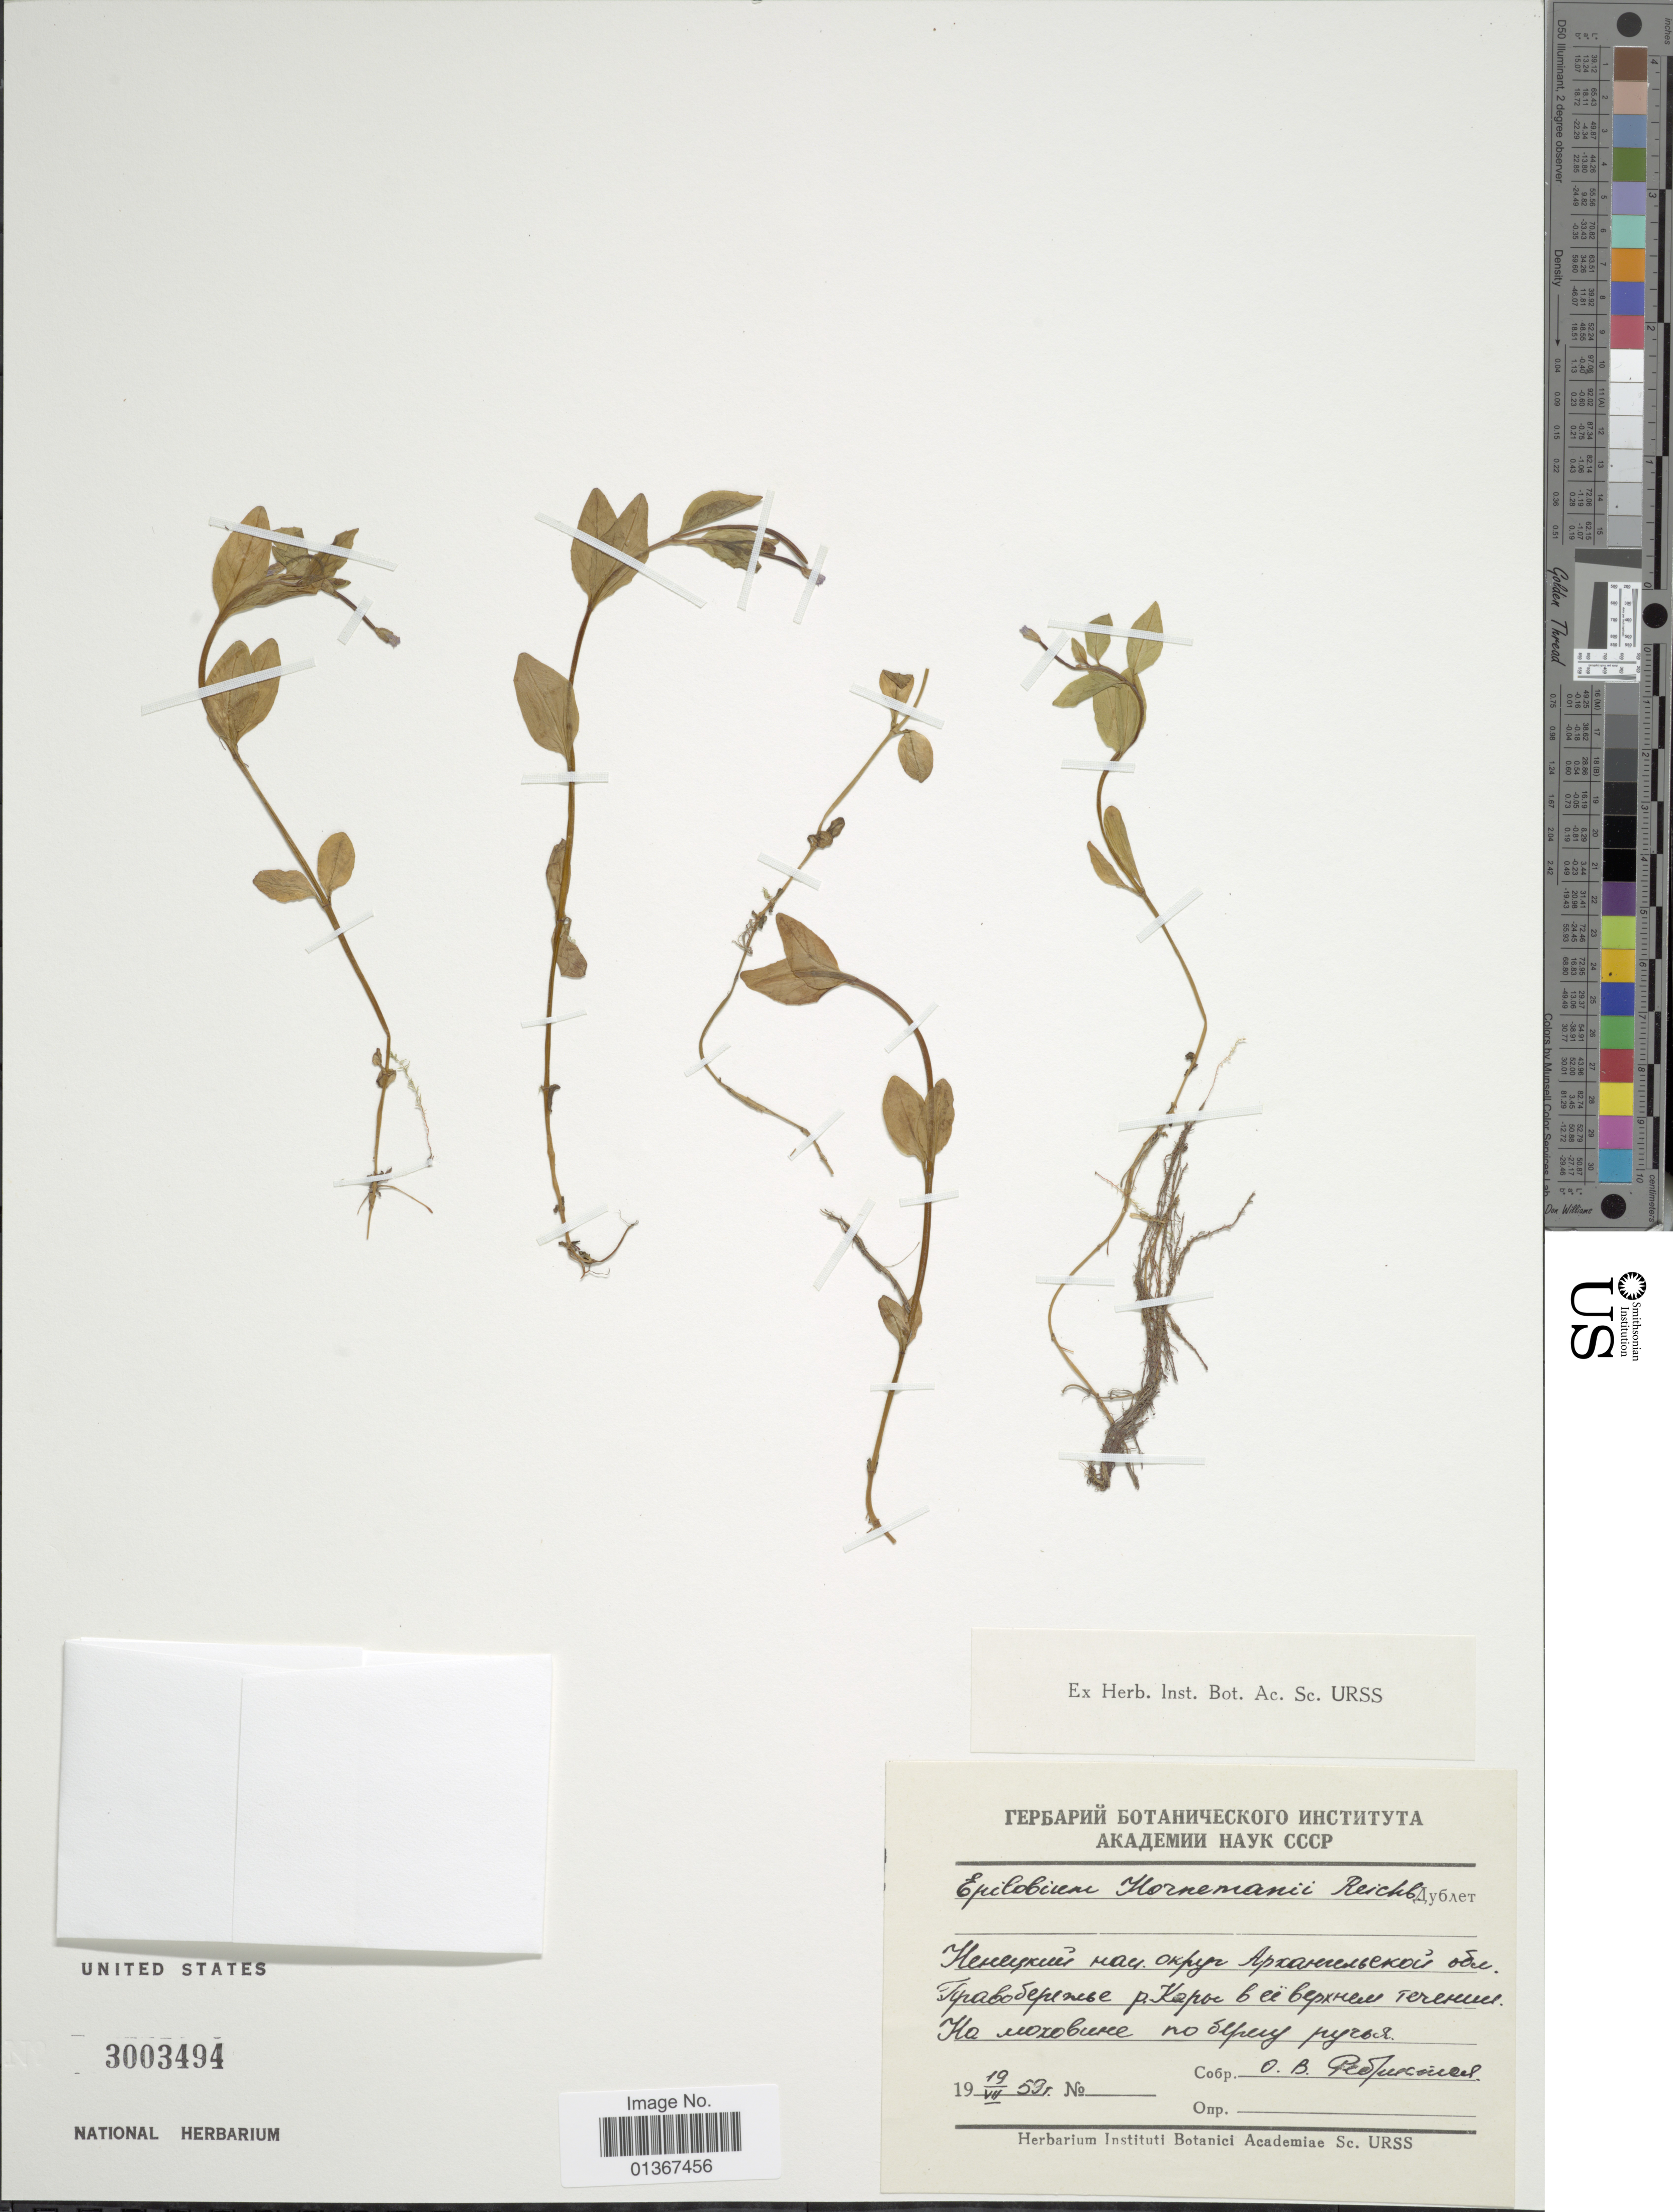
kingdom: Plantae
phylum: Tracheophyta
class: Magnoliopsida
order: Myrtales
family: Onagraceae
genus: Epilobium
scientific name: Epilobium hornemannii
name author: Rchb.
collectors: O. Rebristaya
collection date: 1959-07-19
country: Russian Federation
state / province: Arkhangelsk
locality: Nenets Autonomous Okrug, right shore of river Kara.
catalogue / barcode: US 3003494